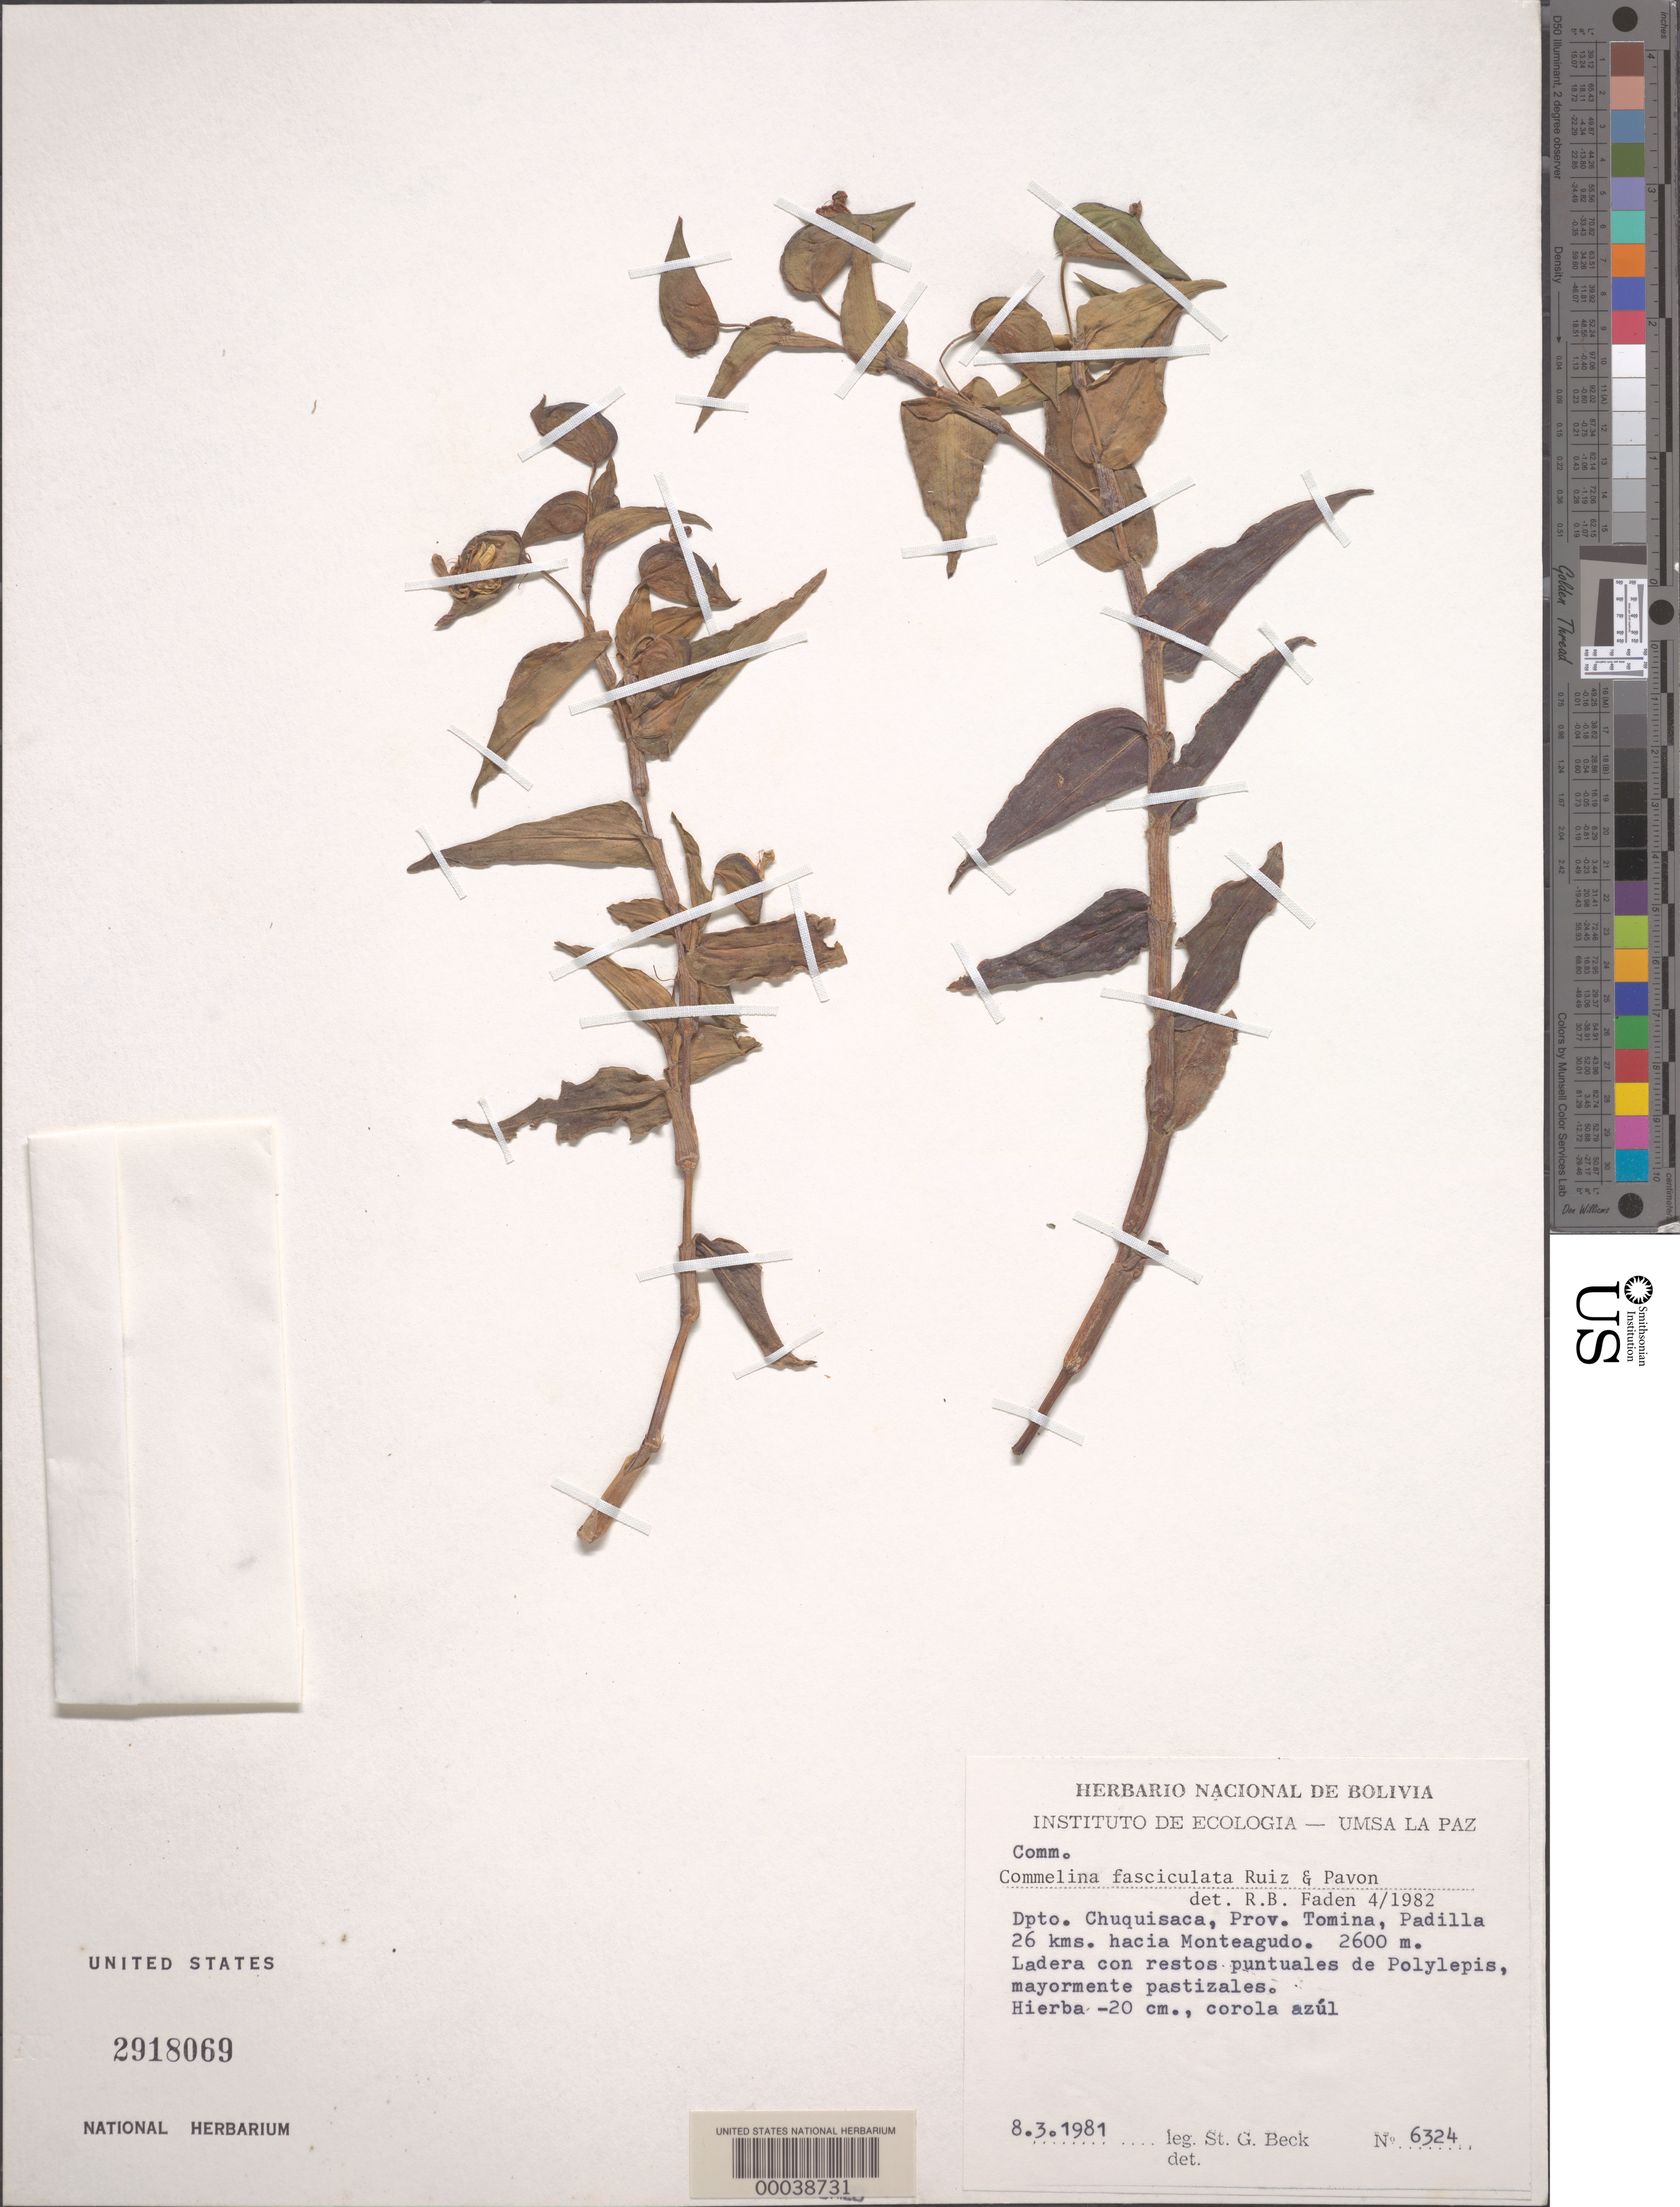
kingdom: Plantae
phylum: Tracheophyta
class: Liliopsida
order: Commelinales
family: Commelinaceae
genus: Commelina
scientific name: Commelina fasciculata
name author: Ruiz & Pav.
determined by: Faden, Robert B., (US), Smithsonian Institution - National Museum of Natural History (UNITED STATES)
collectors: S. G. Beck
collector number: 6324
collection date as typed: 08 Mar 1981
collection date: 1981-03-08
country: Bolivia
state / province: Chuquisaca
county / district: Tomina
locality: Sucre Dept. [= Chuquisaca Dept.], padilla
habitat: Slope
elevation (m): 2600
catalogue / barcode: US 2918069